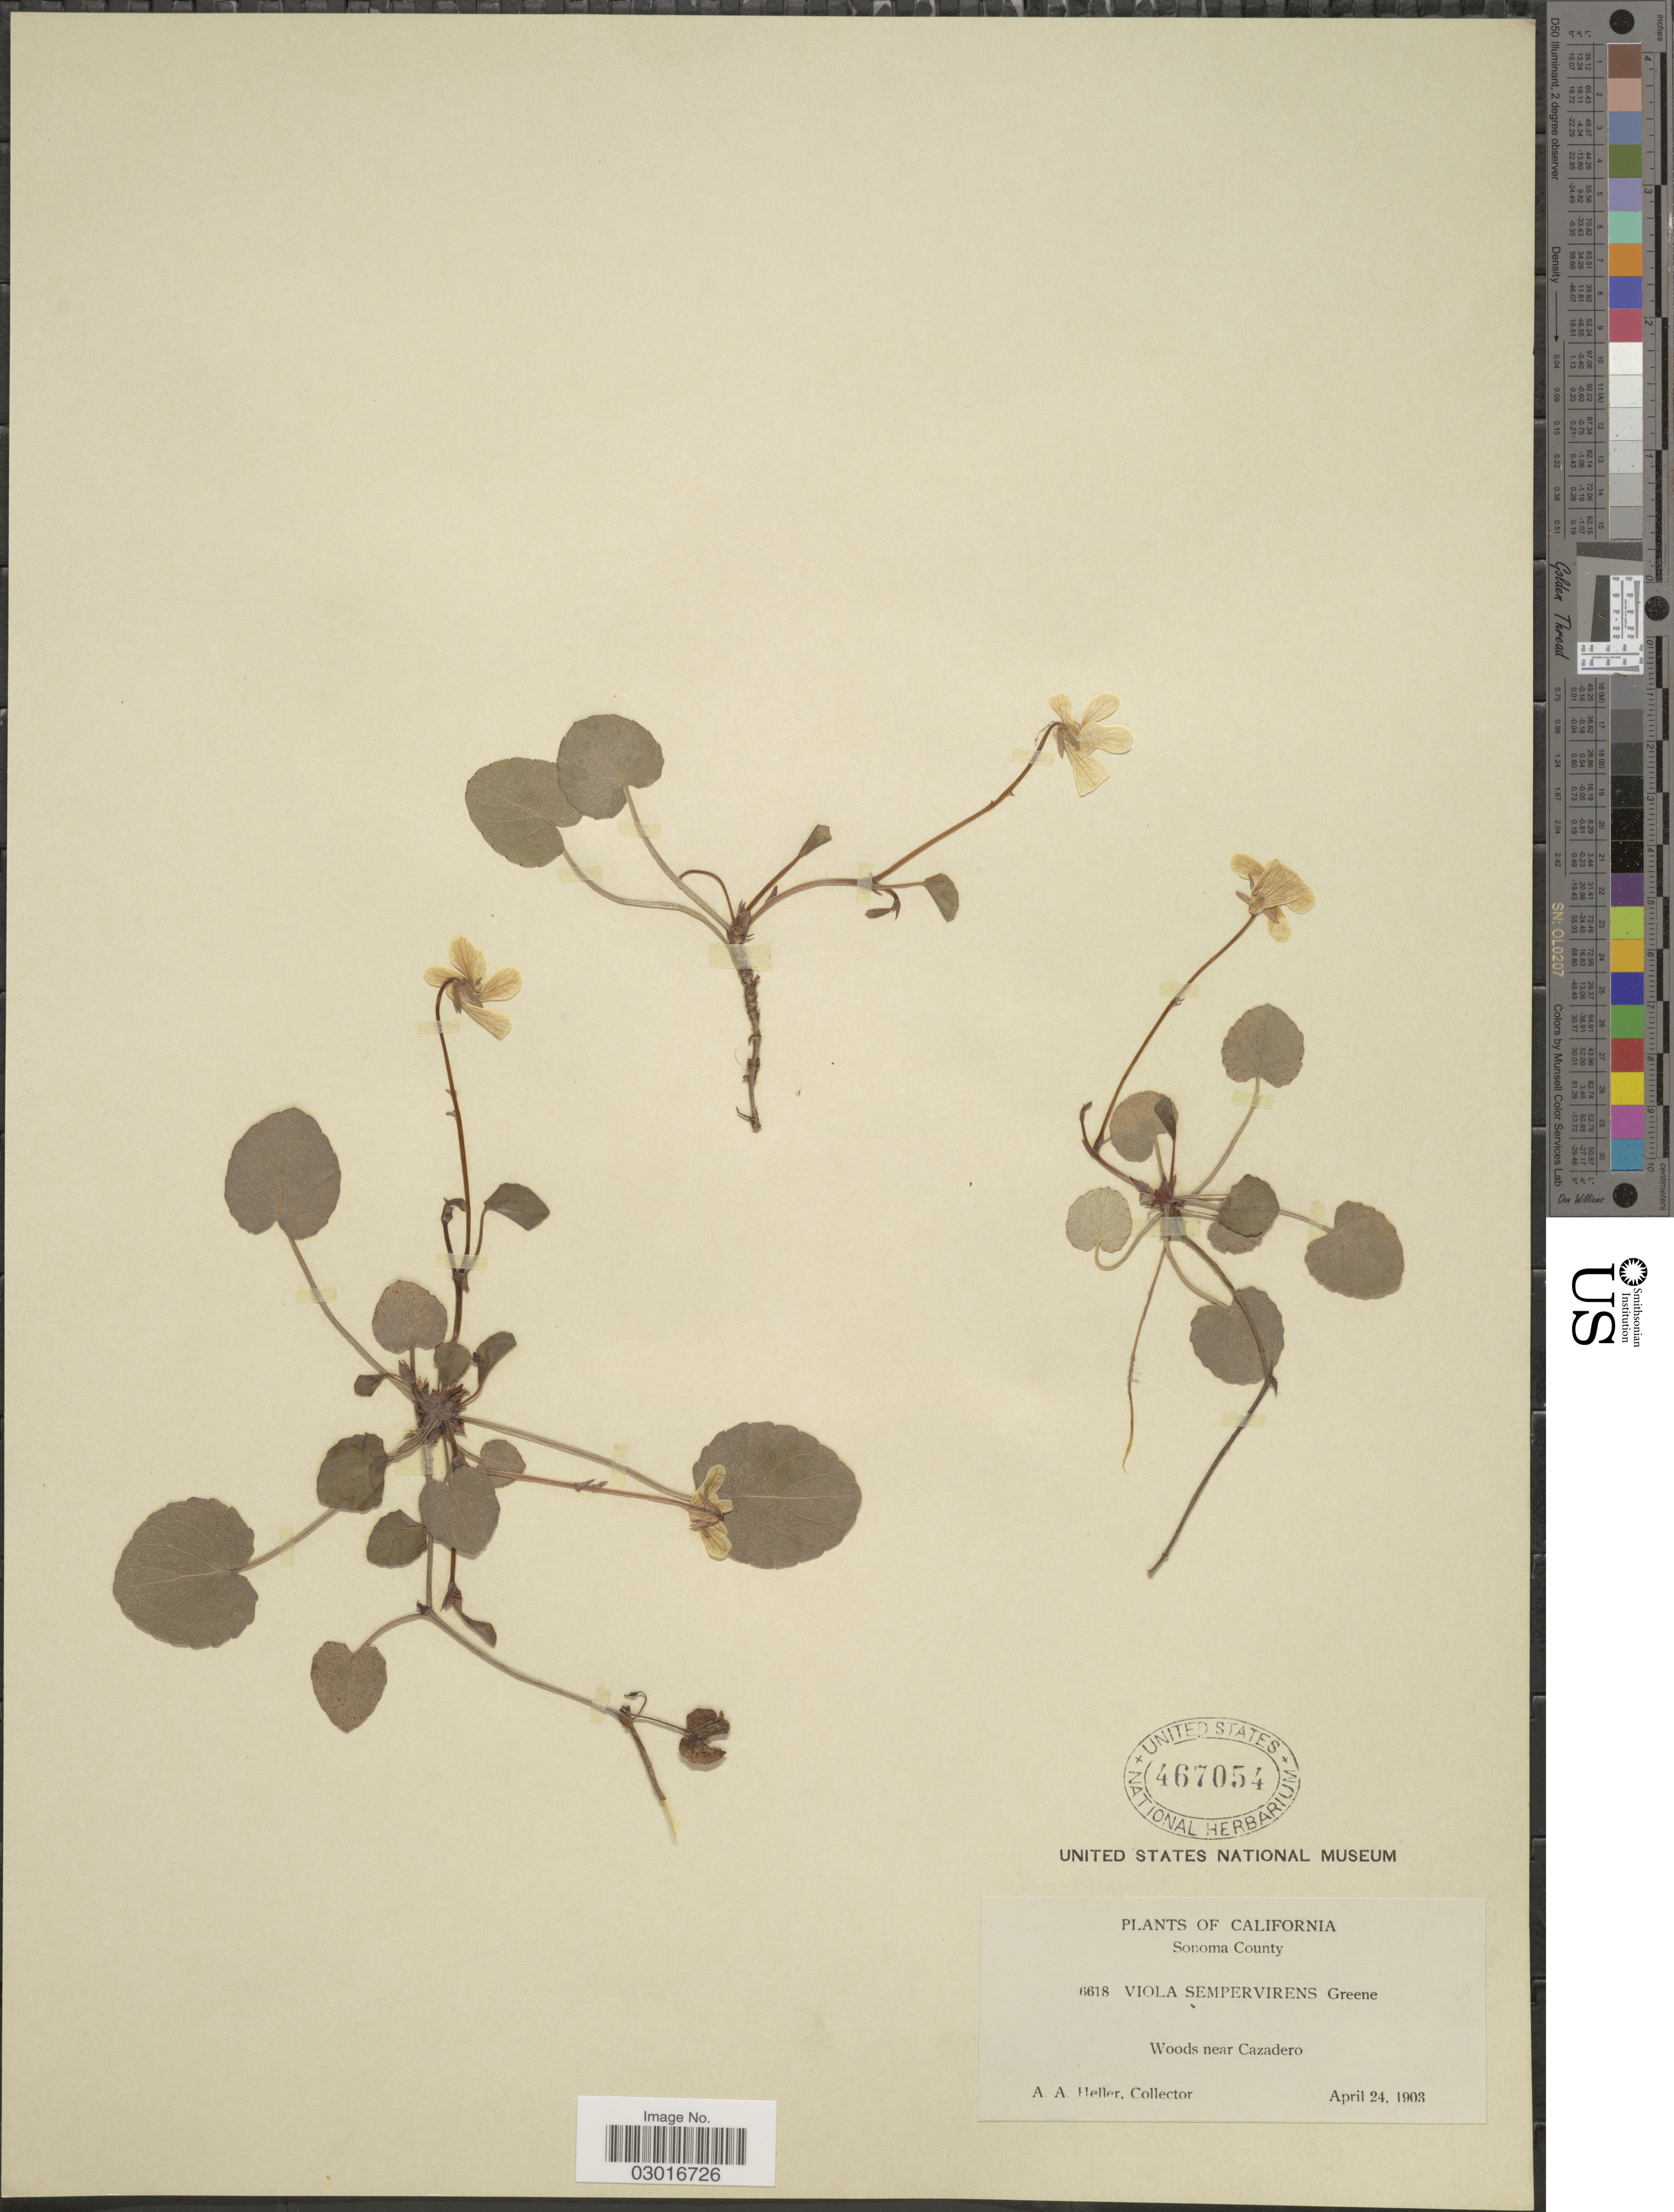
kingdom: Plantae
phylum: Tracheophyta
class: Magnoliopsida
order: Malpighiales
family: Violaceae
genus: Viola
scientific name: Viola sempervirens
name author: Greene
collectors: A. A. Heller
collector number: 6618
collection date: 1903-04-24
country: United States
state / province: California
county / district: Sonoma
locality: Sonoma County. Woods near Cazadero.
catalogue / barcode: US 467054